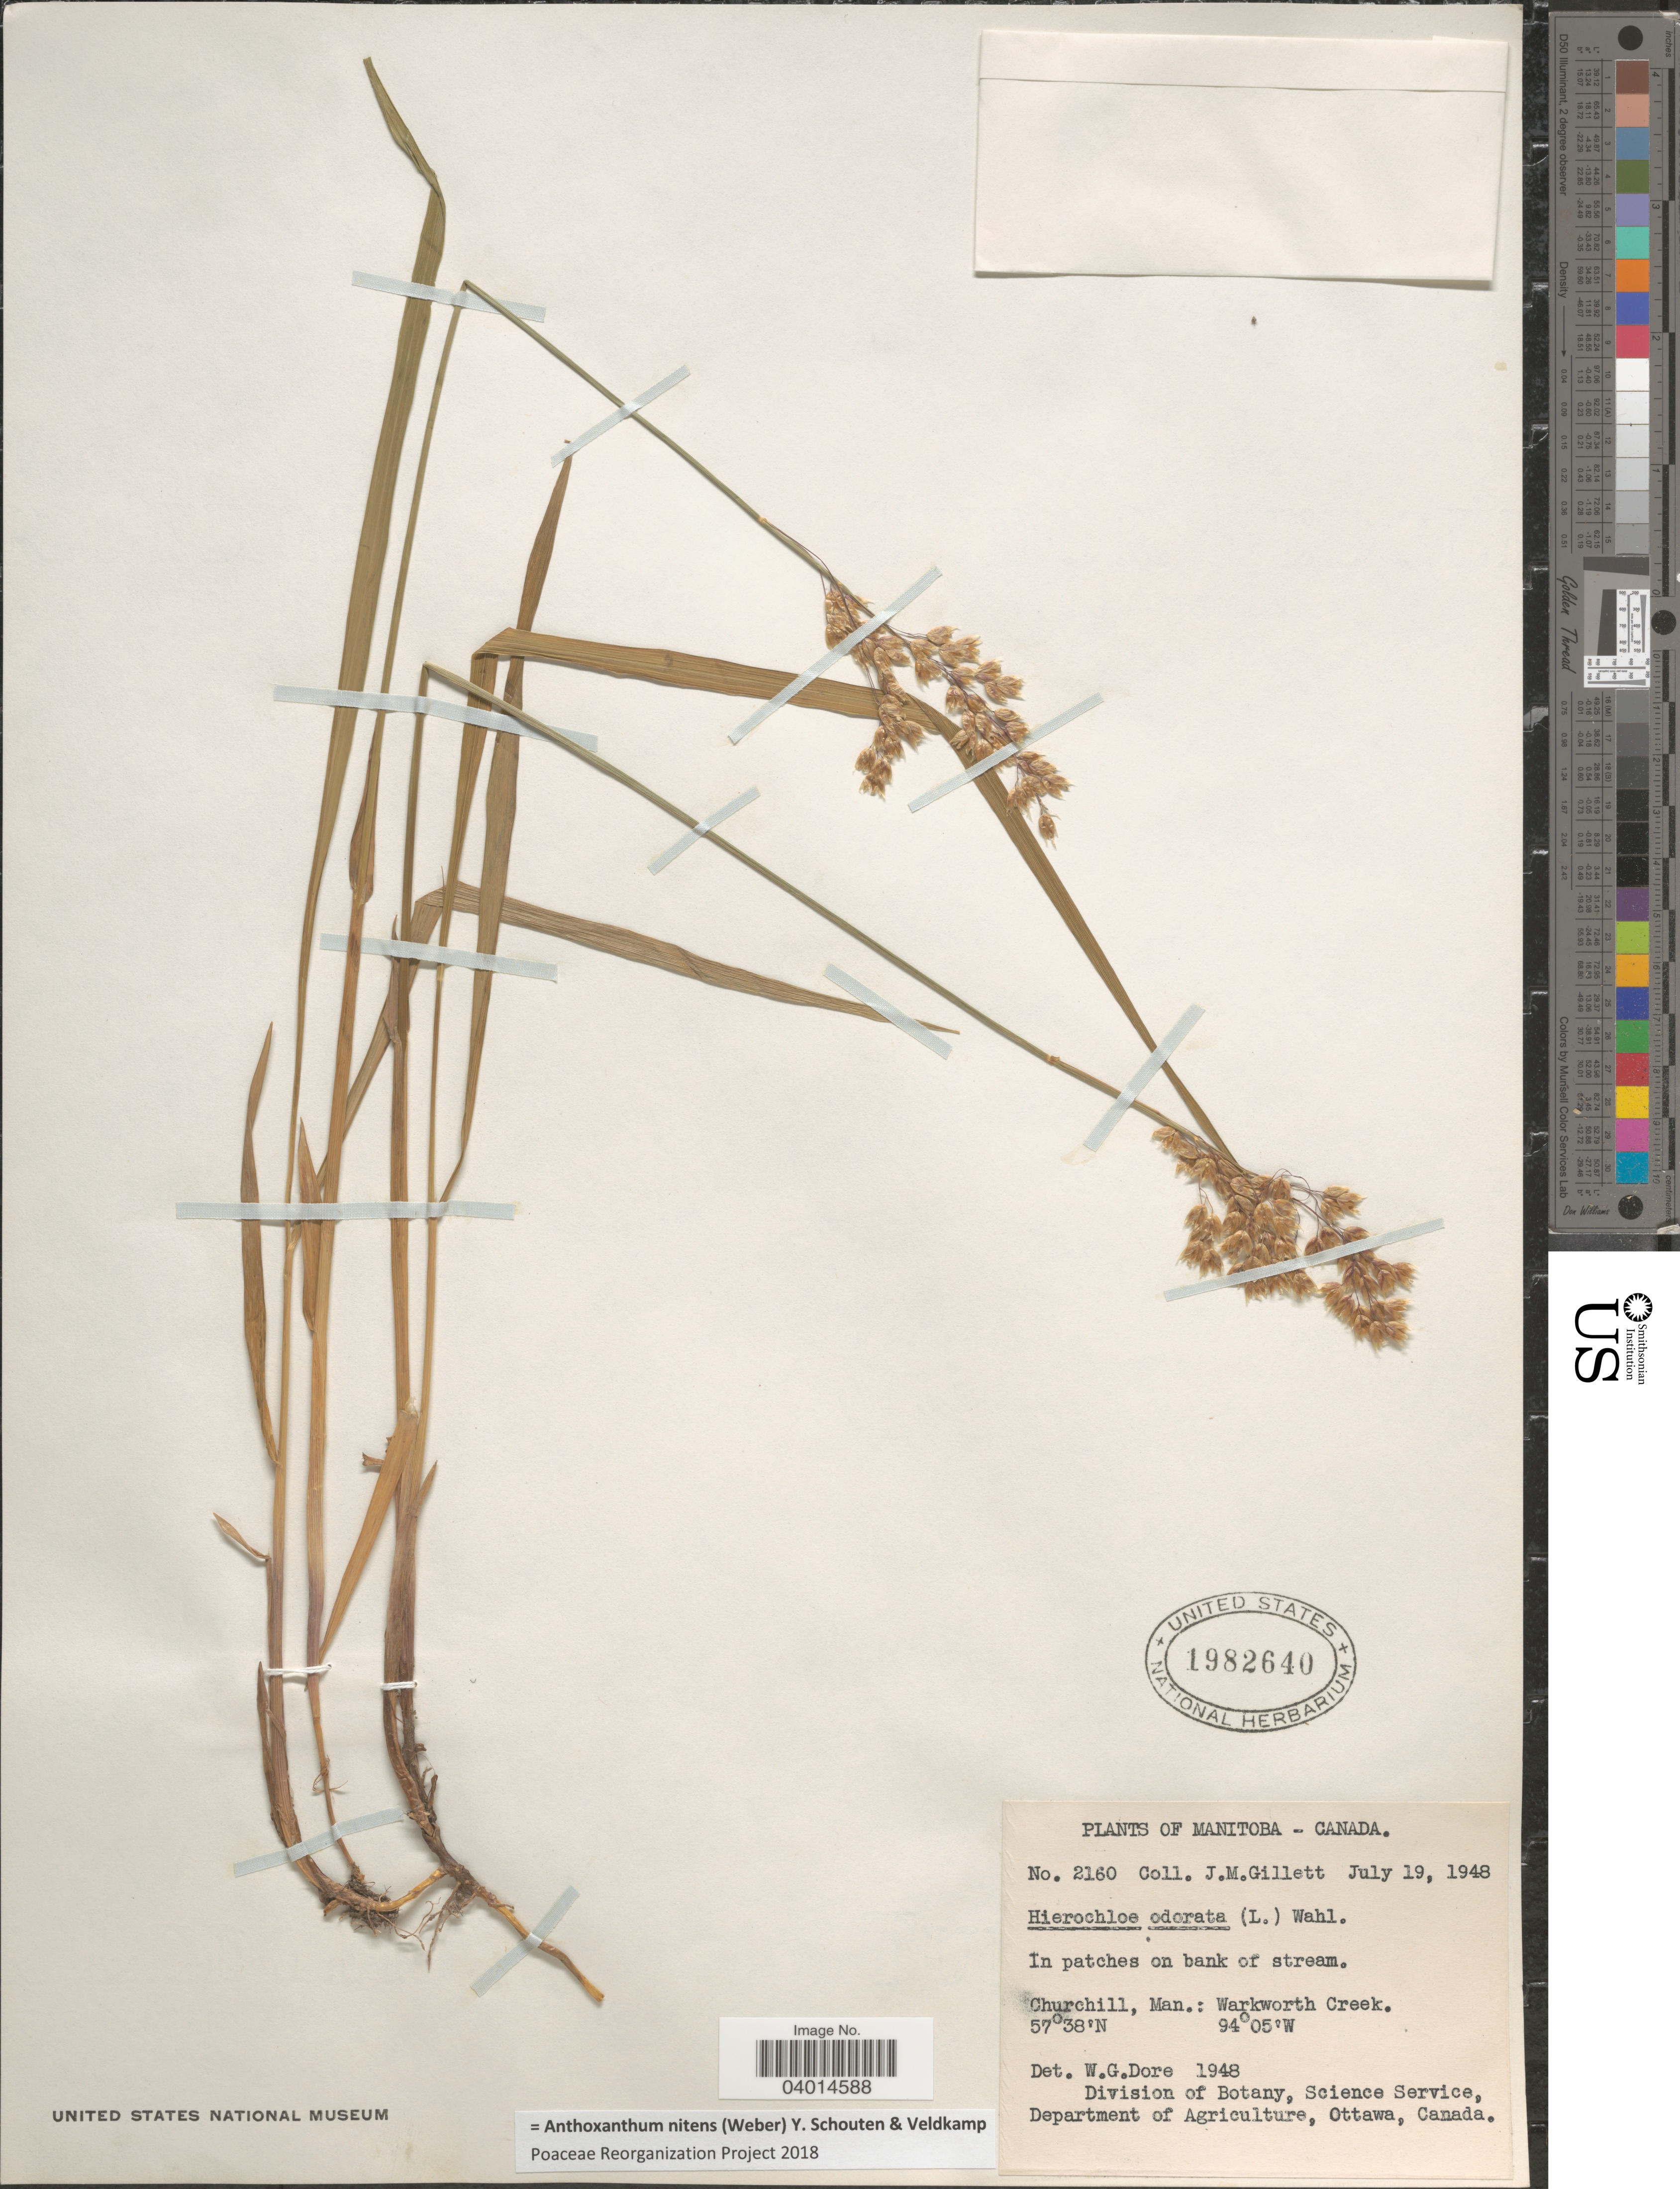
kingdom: Plantae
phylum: Tracheophyta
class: Liliopsida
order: Poales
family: Poaceae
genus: Anthoxanthum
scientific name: Anthoxanthum nitens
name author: (G.H. Weber) R.T.A. Schouten & Veldkamp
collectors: J. M. Gillett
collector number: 2160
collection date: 1948-07-19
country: Canada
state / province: Manitoba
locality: Churchill: Warkworth Creek.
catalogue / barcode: US 1982640